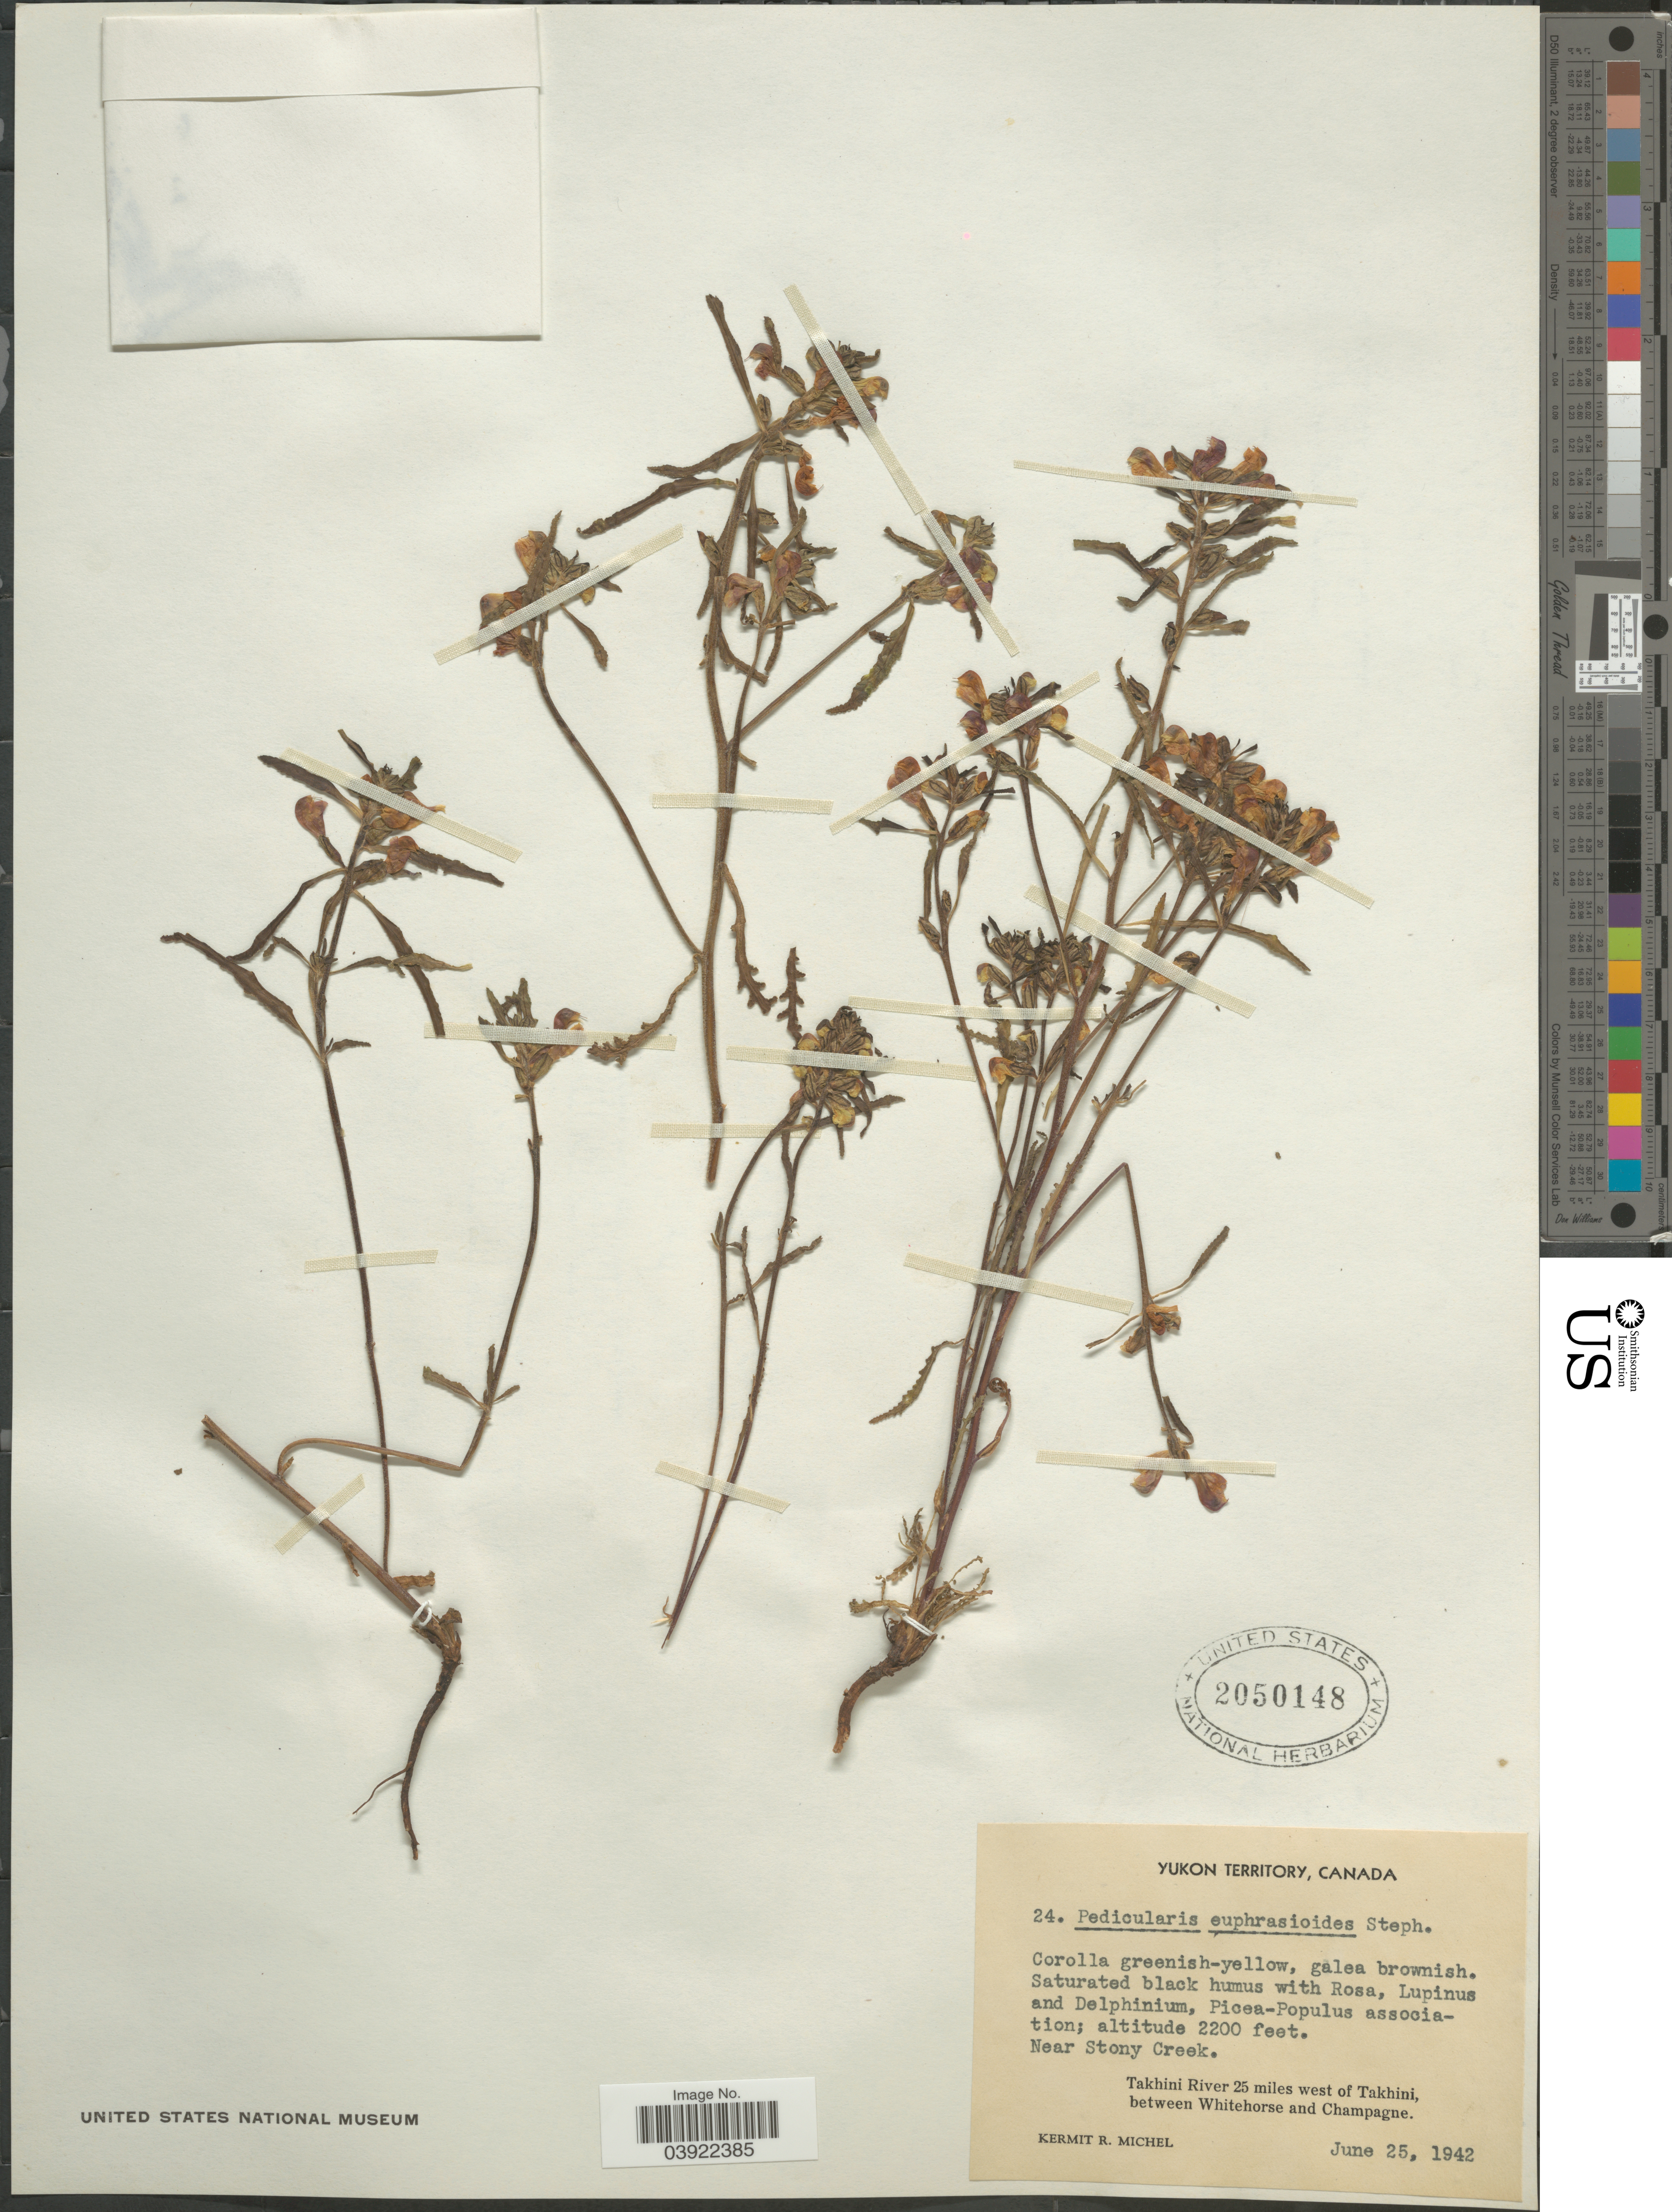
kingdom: Plantae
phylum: Tracheophyta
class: Magnoliopsida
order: Lamiales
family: Orobanchaceae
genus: Pedicularis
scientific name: Pedicularis labradorica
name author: Wirsing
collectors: K. Michel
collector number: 24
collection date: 1942-06-25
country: Canada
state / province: Yukon Territory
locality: Near Stony Creek. Takhini River 25 miles west of Takhini, between Whitehorse and Champagne.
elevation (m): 671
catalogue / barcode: US 2050148